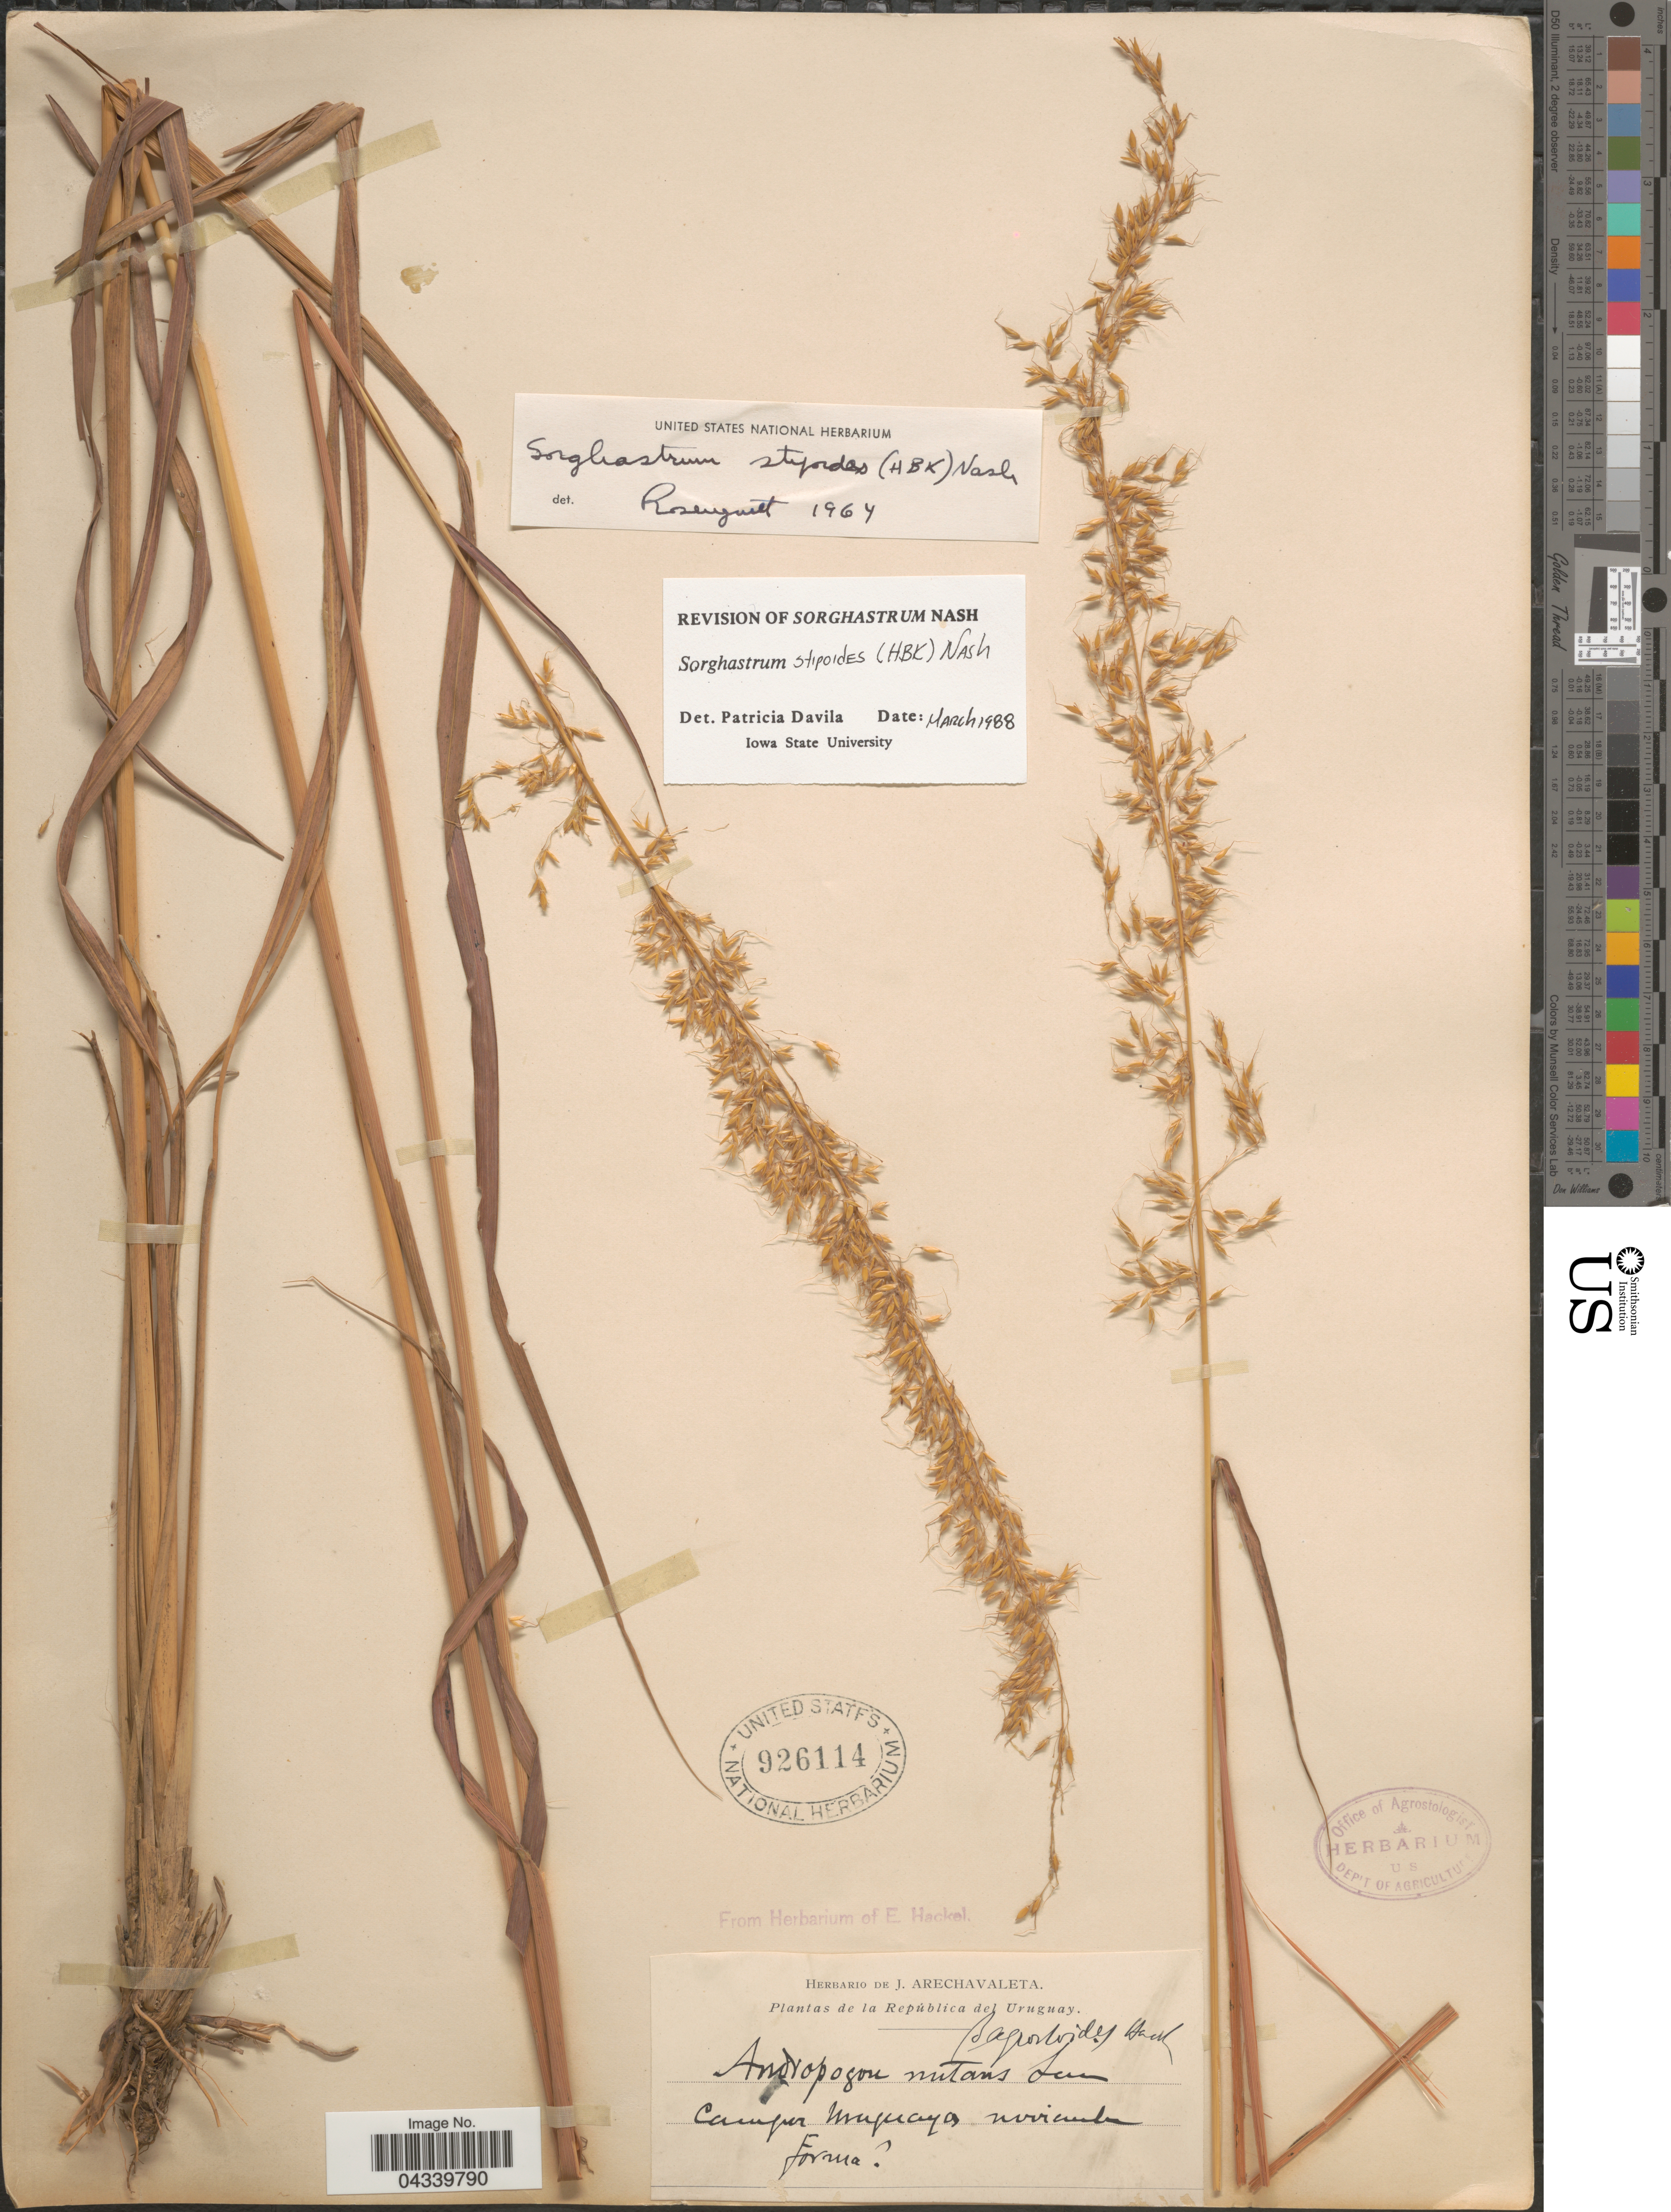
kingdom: Plantae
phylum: Tracheophyta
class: Liliopsida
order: Poales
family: Poaceae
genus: Sorghastrum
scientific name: Sorghastrum stipoides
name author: (Kunth) Nash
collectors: ex herb. de J. Arechavaleta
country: Uruguay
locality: República del Uruguay. Campos Uruguayos.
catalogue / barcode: US 926114